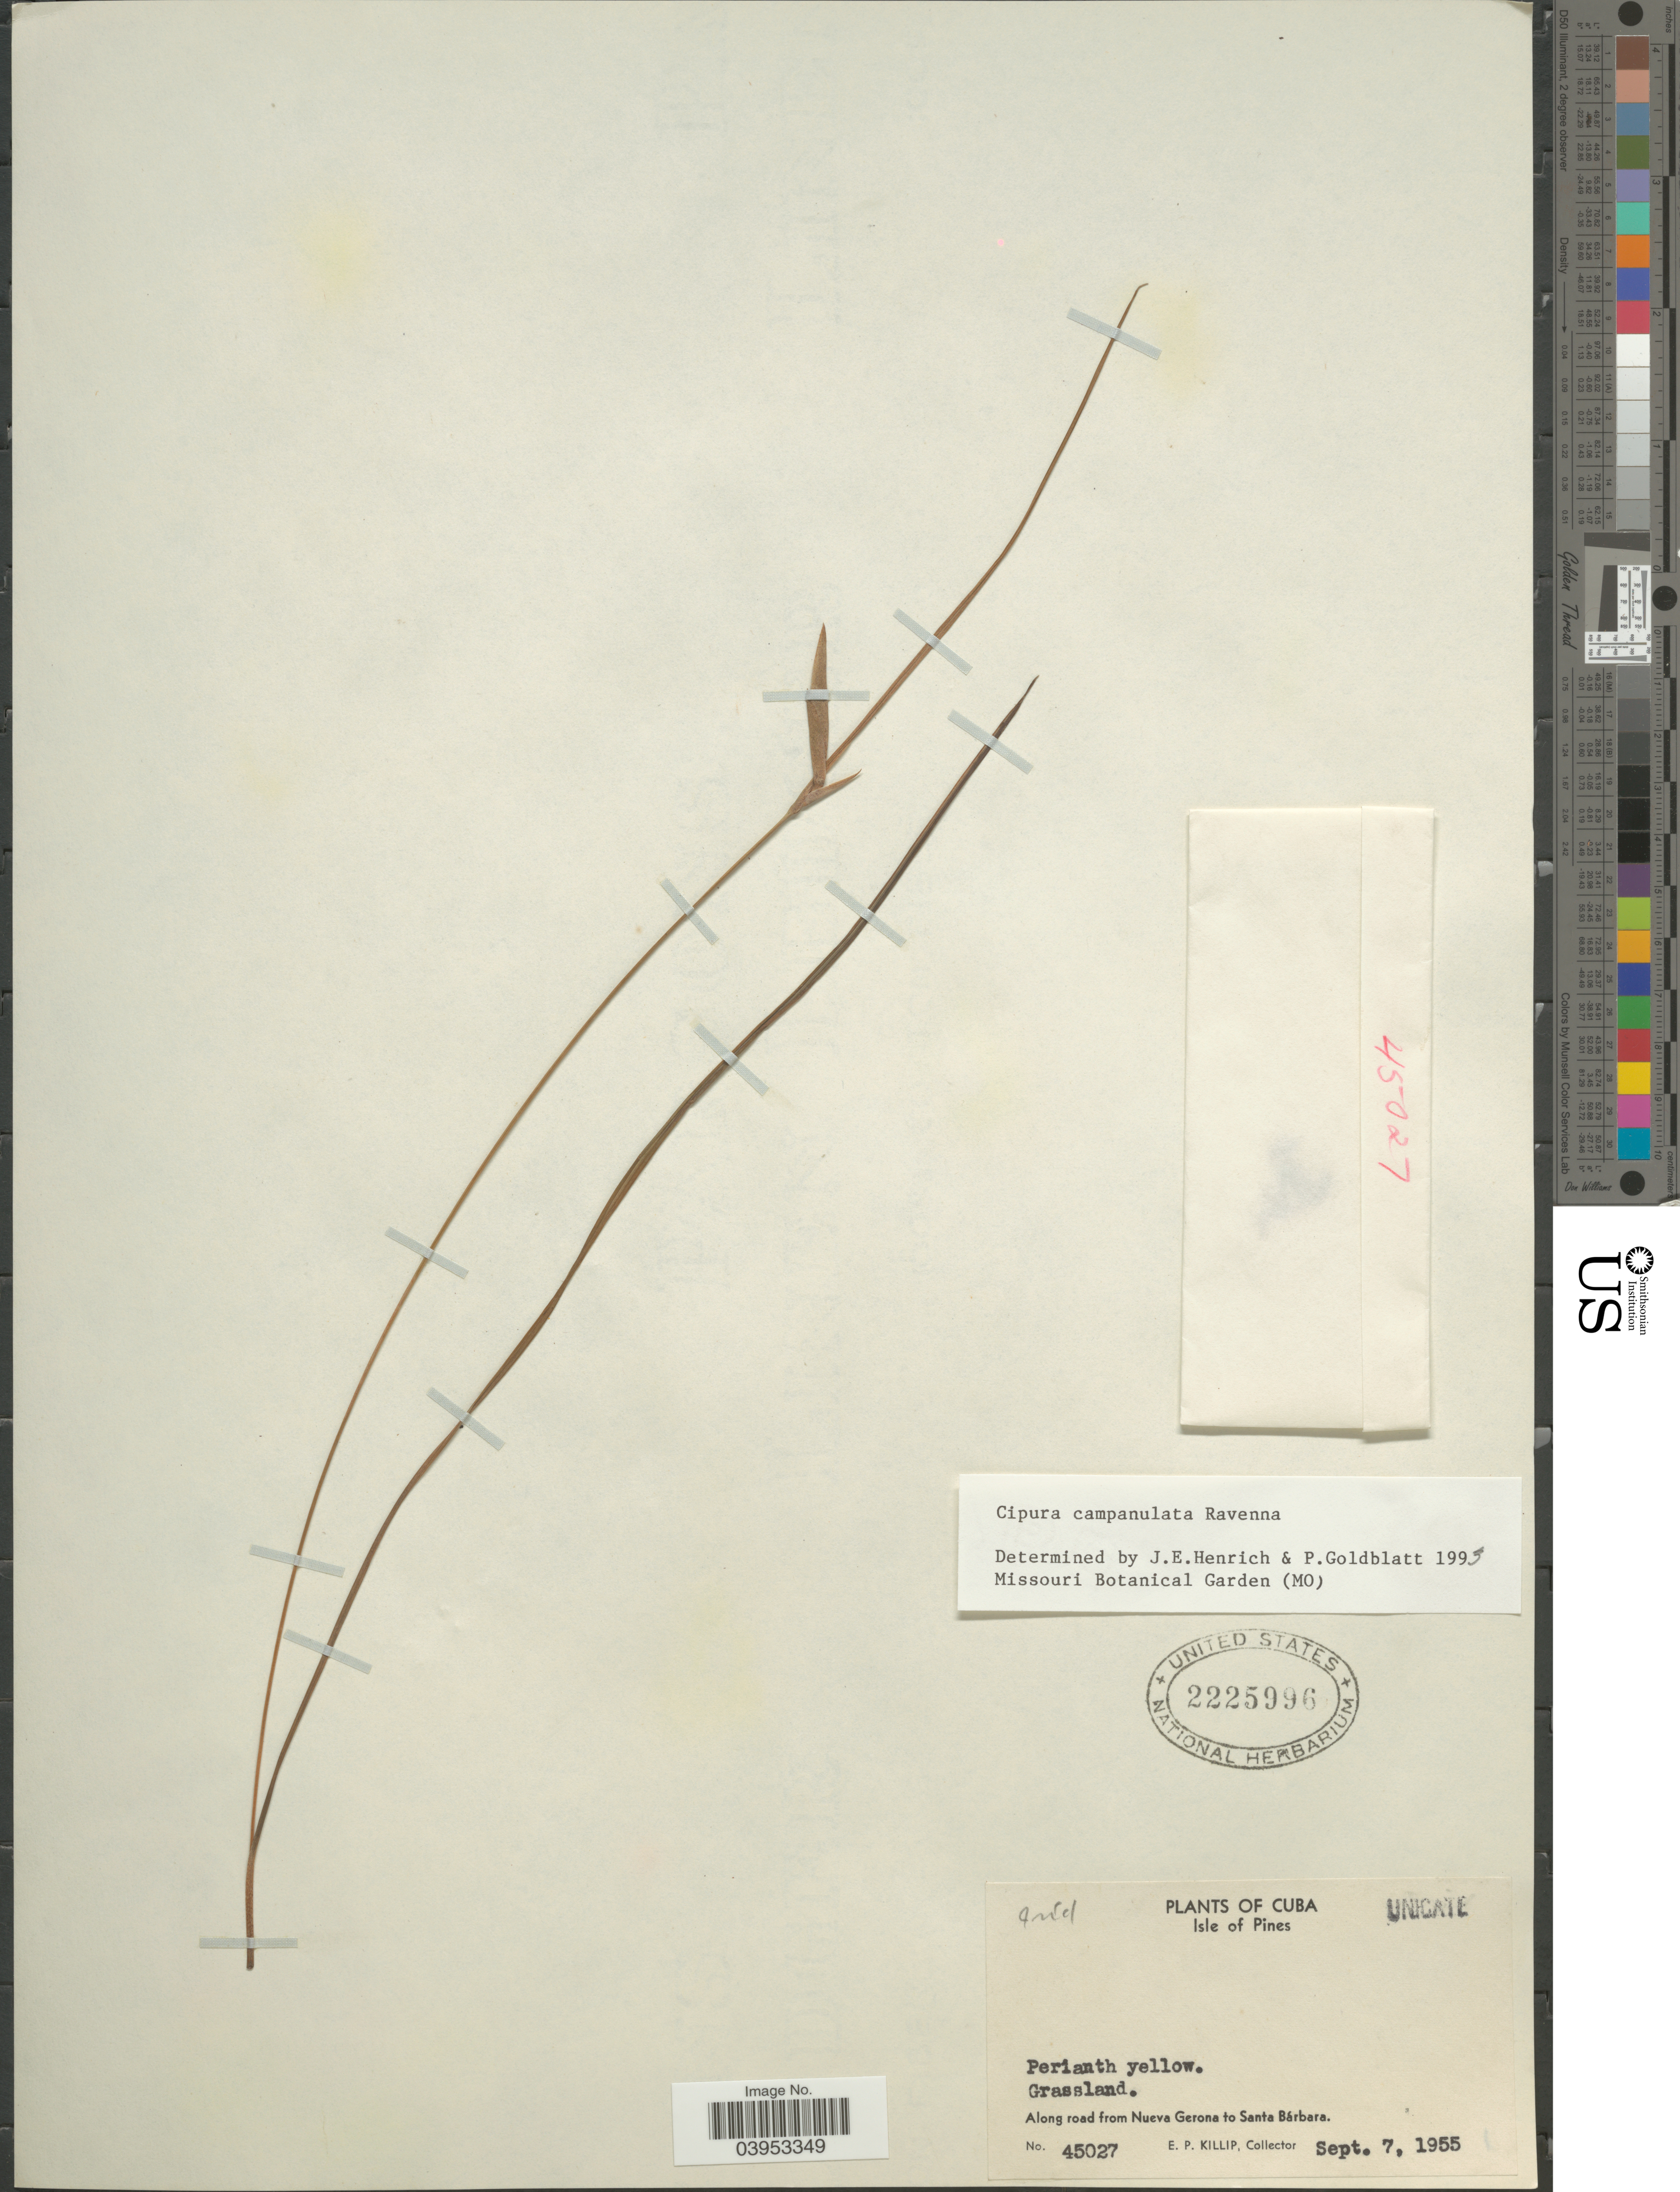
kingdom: Plantae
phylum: Tracheophyta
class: Liliopsida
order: Asparagales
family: Iridaceae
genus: Cipura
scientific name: Cipura campanulata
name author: Ravenna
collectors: E. P. Killip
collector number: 45027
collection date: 1955-09-07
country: Cuba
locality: Isle of Pines. Along road from Nueva Gerona to Santa Bárbara.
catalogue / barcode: US 2225996